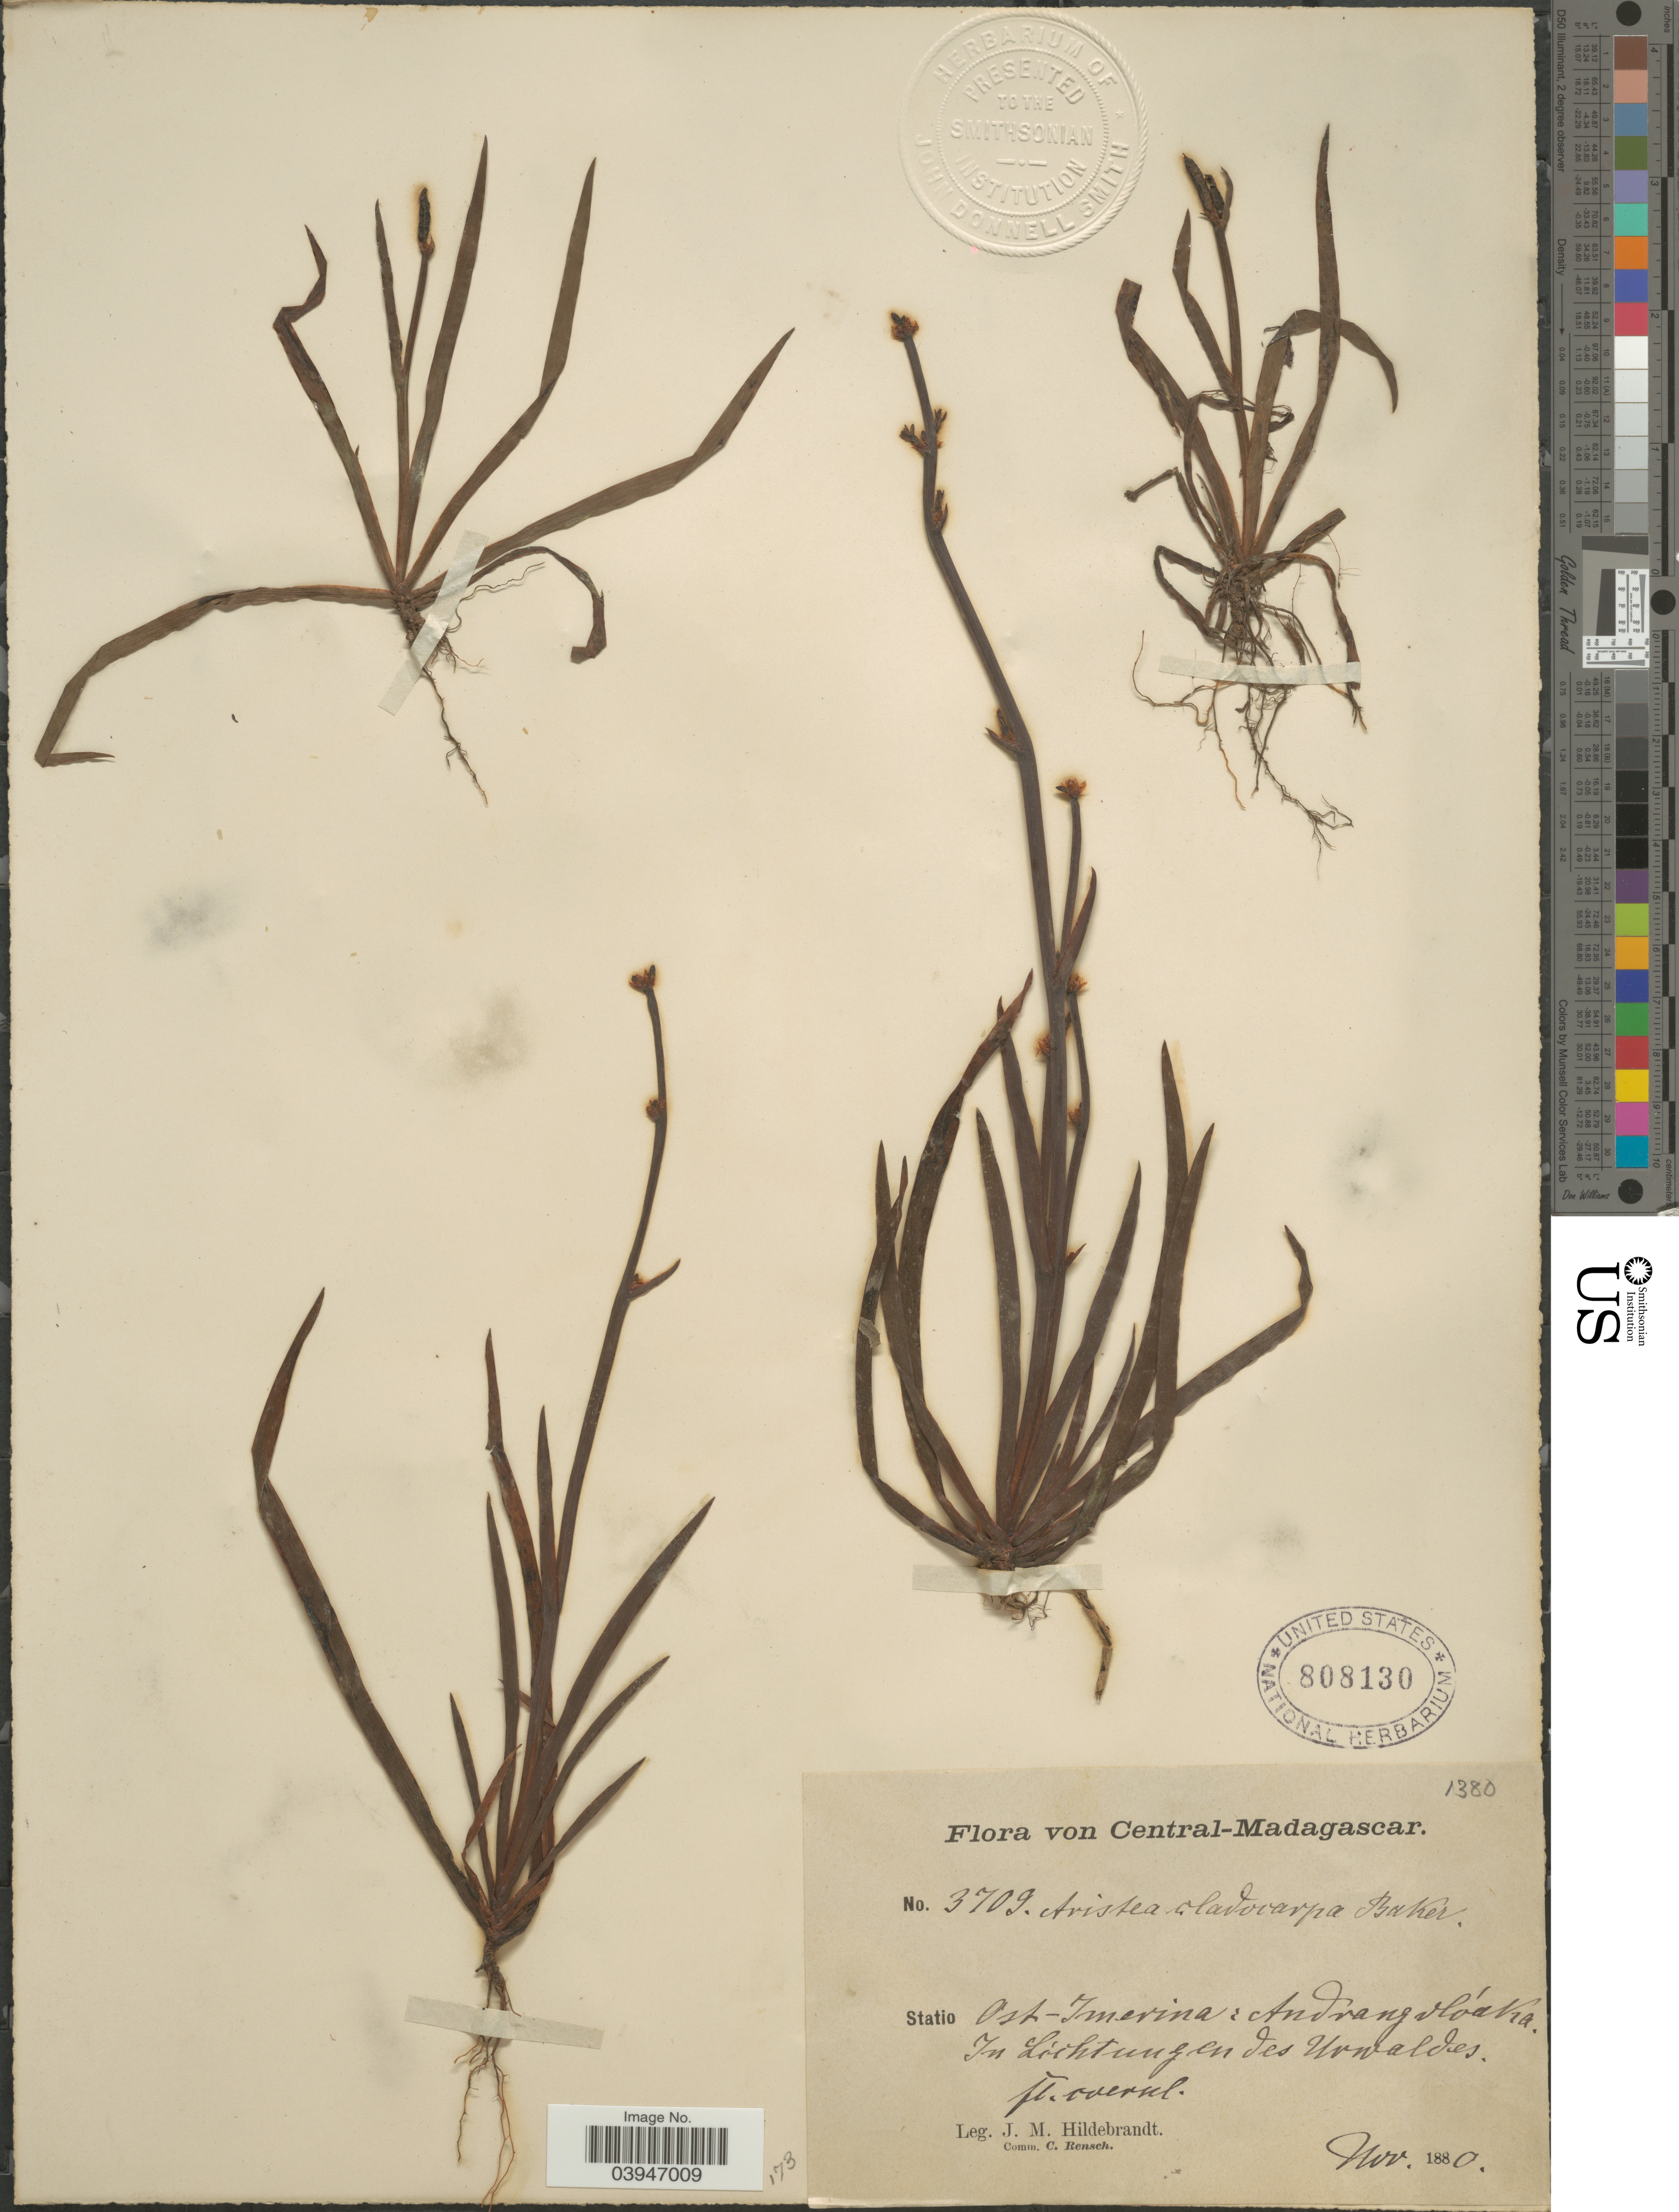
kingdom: Plantae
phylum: Tracheophyta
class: Liliopsida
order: Asparagales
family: Iridaceae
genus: Aristea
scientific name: Aristea cladocarpa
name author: Baker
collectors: J. Hildebrandt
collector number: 3709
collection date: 1880-11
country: Madagascar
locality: Central-Madagascar. Statio Ost-Imerina: Andrangvlóaka. In Lichtungen des Urwaldes.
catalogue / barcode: US 808130